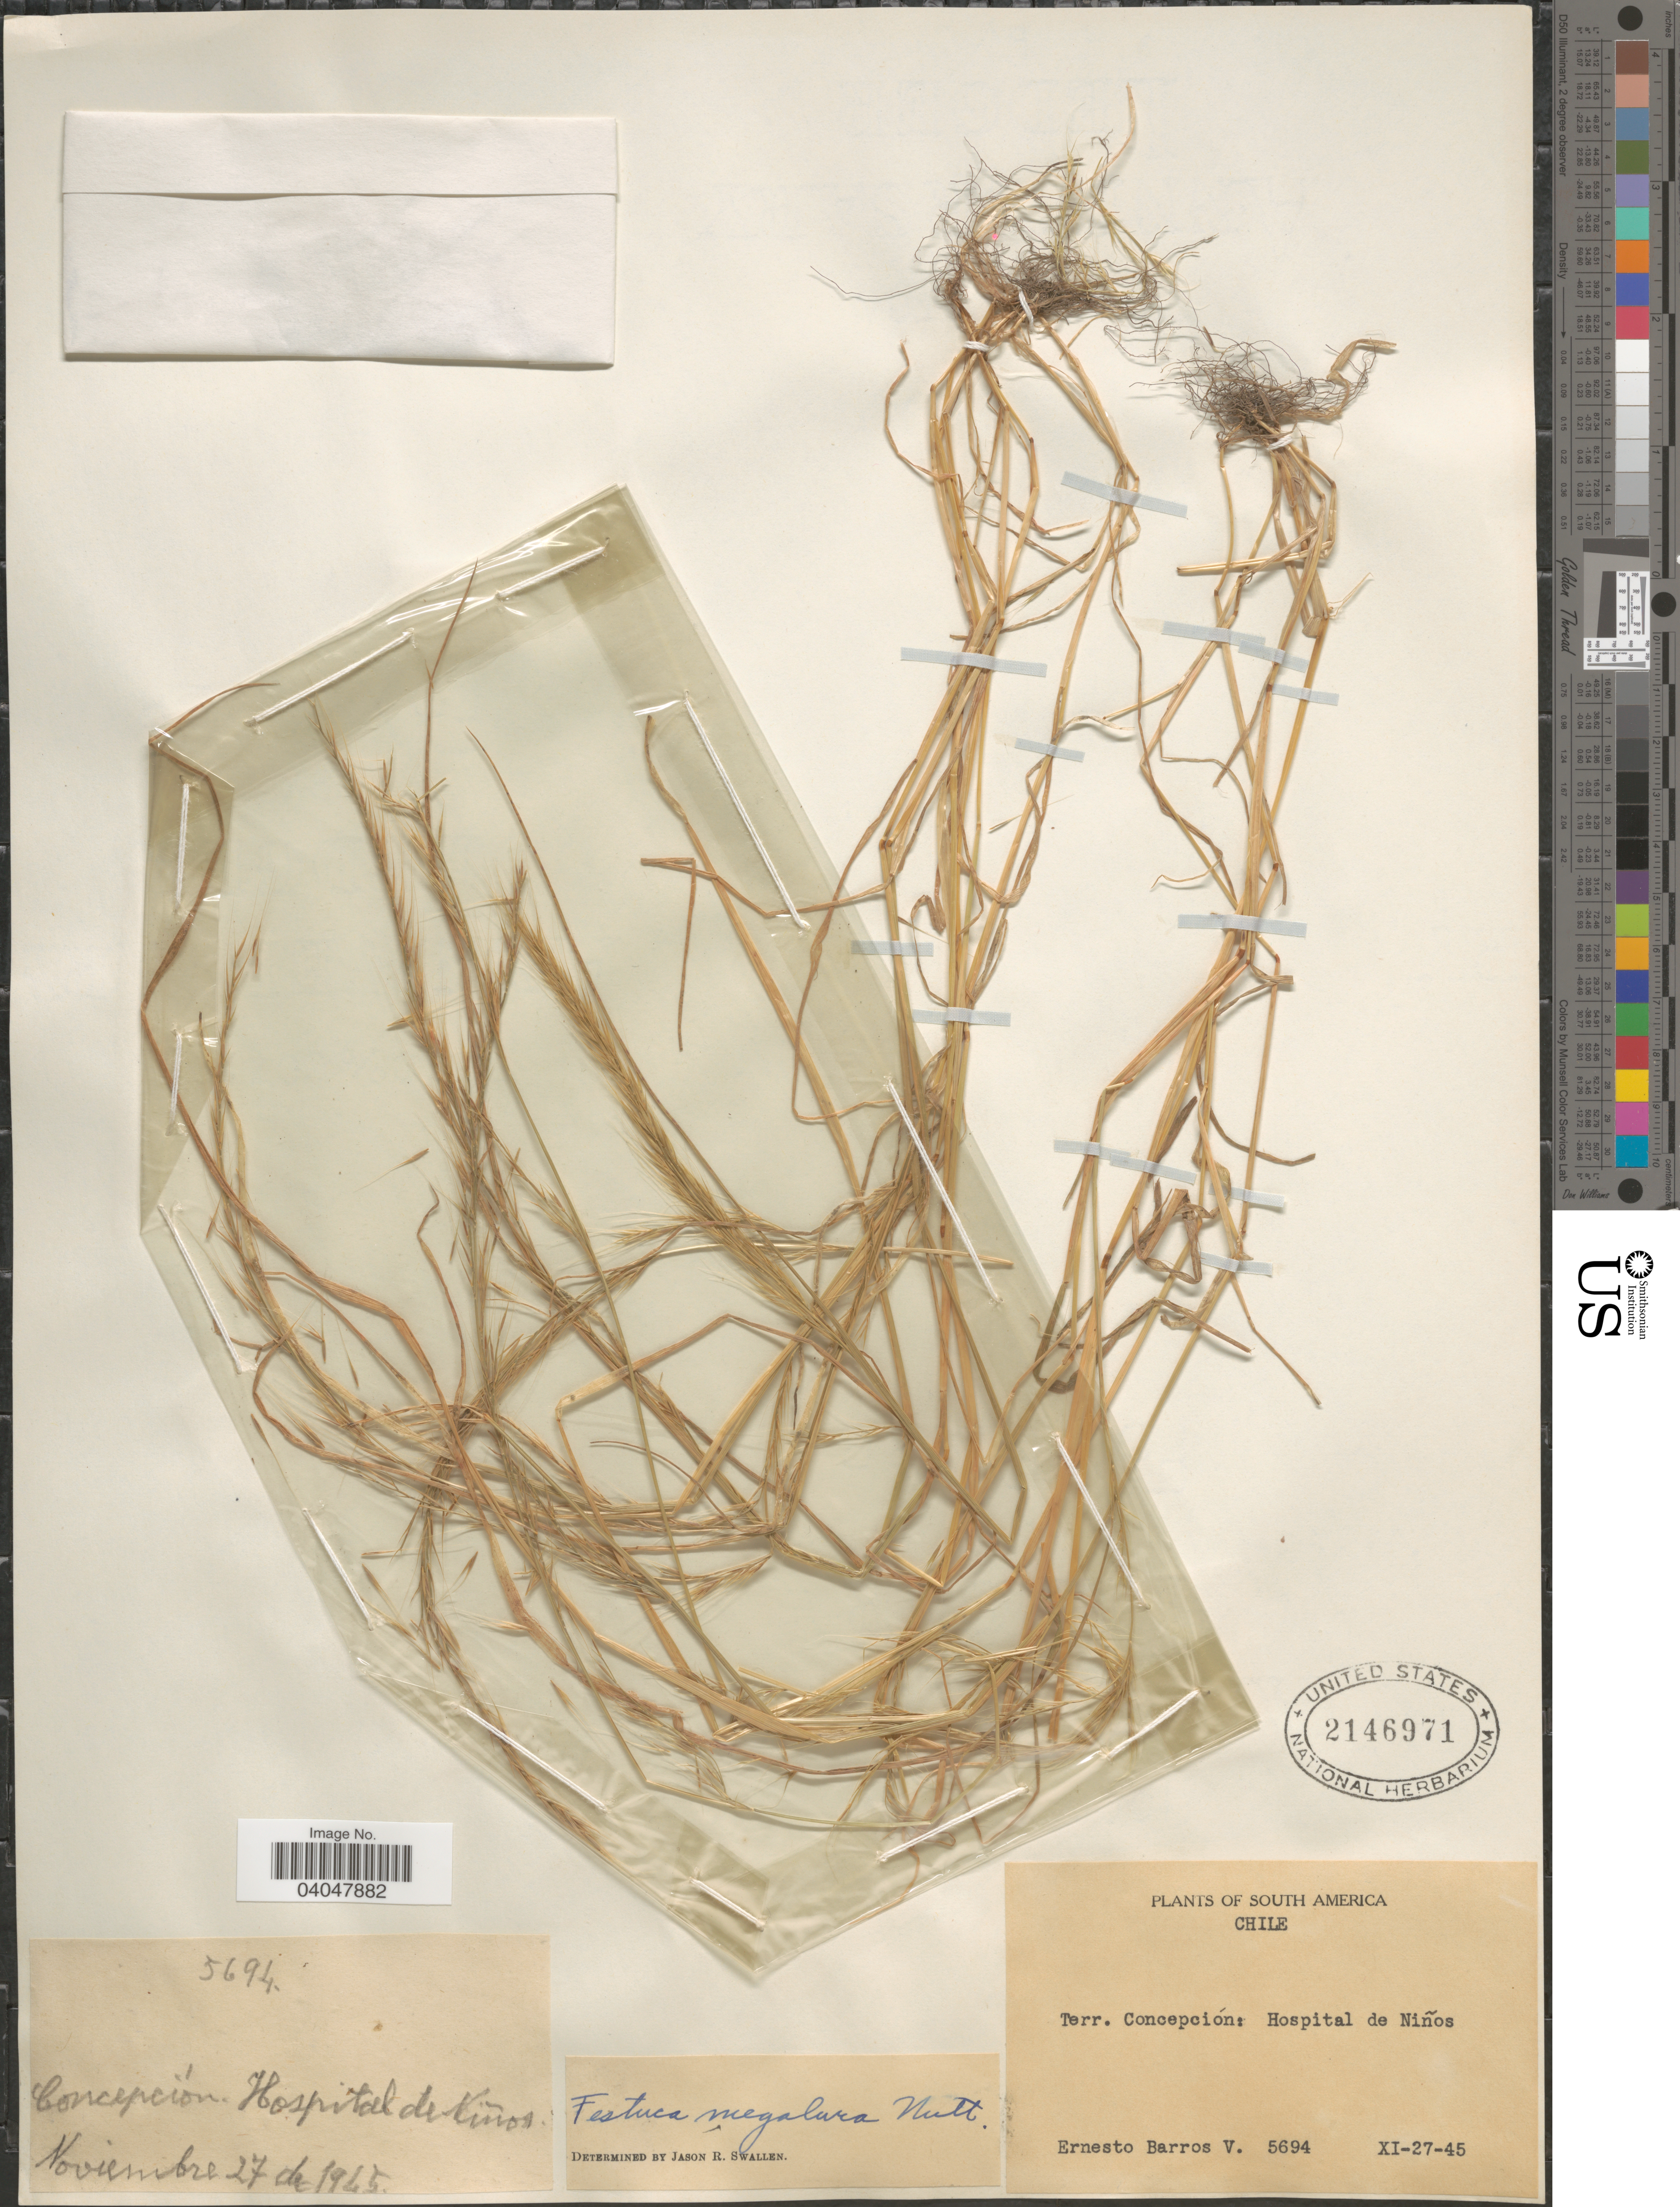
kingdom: Plantae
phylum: Tracheophyta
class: Liliopsida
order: Poales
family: Poaceae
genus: Festuca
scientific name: Festuca megalura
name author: Nutt.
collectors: E. Barros V.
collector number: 5694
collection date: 1945-11-27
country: Chile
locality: Terr. Concepción: Hospital de Niños.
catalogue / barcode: US 2146971